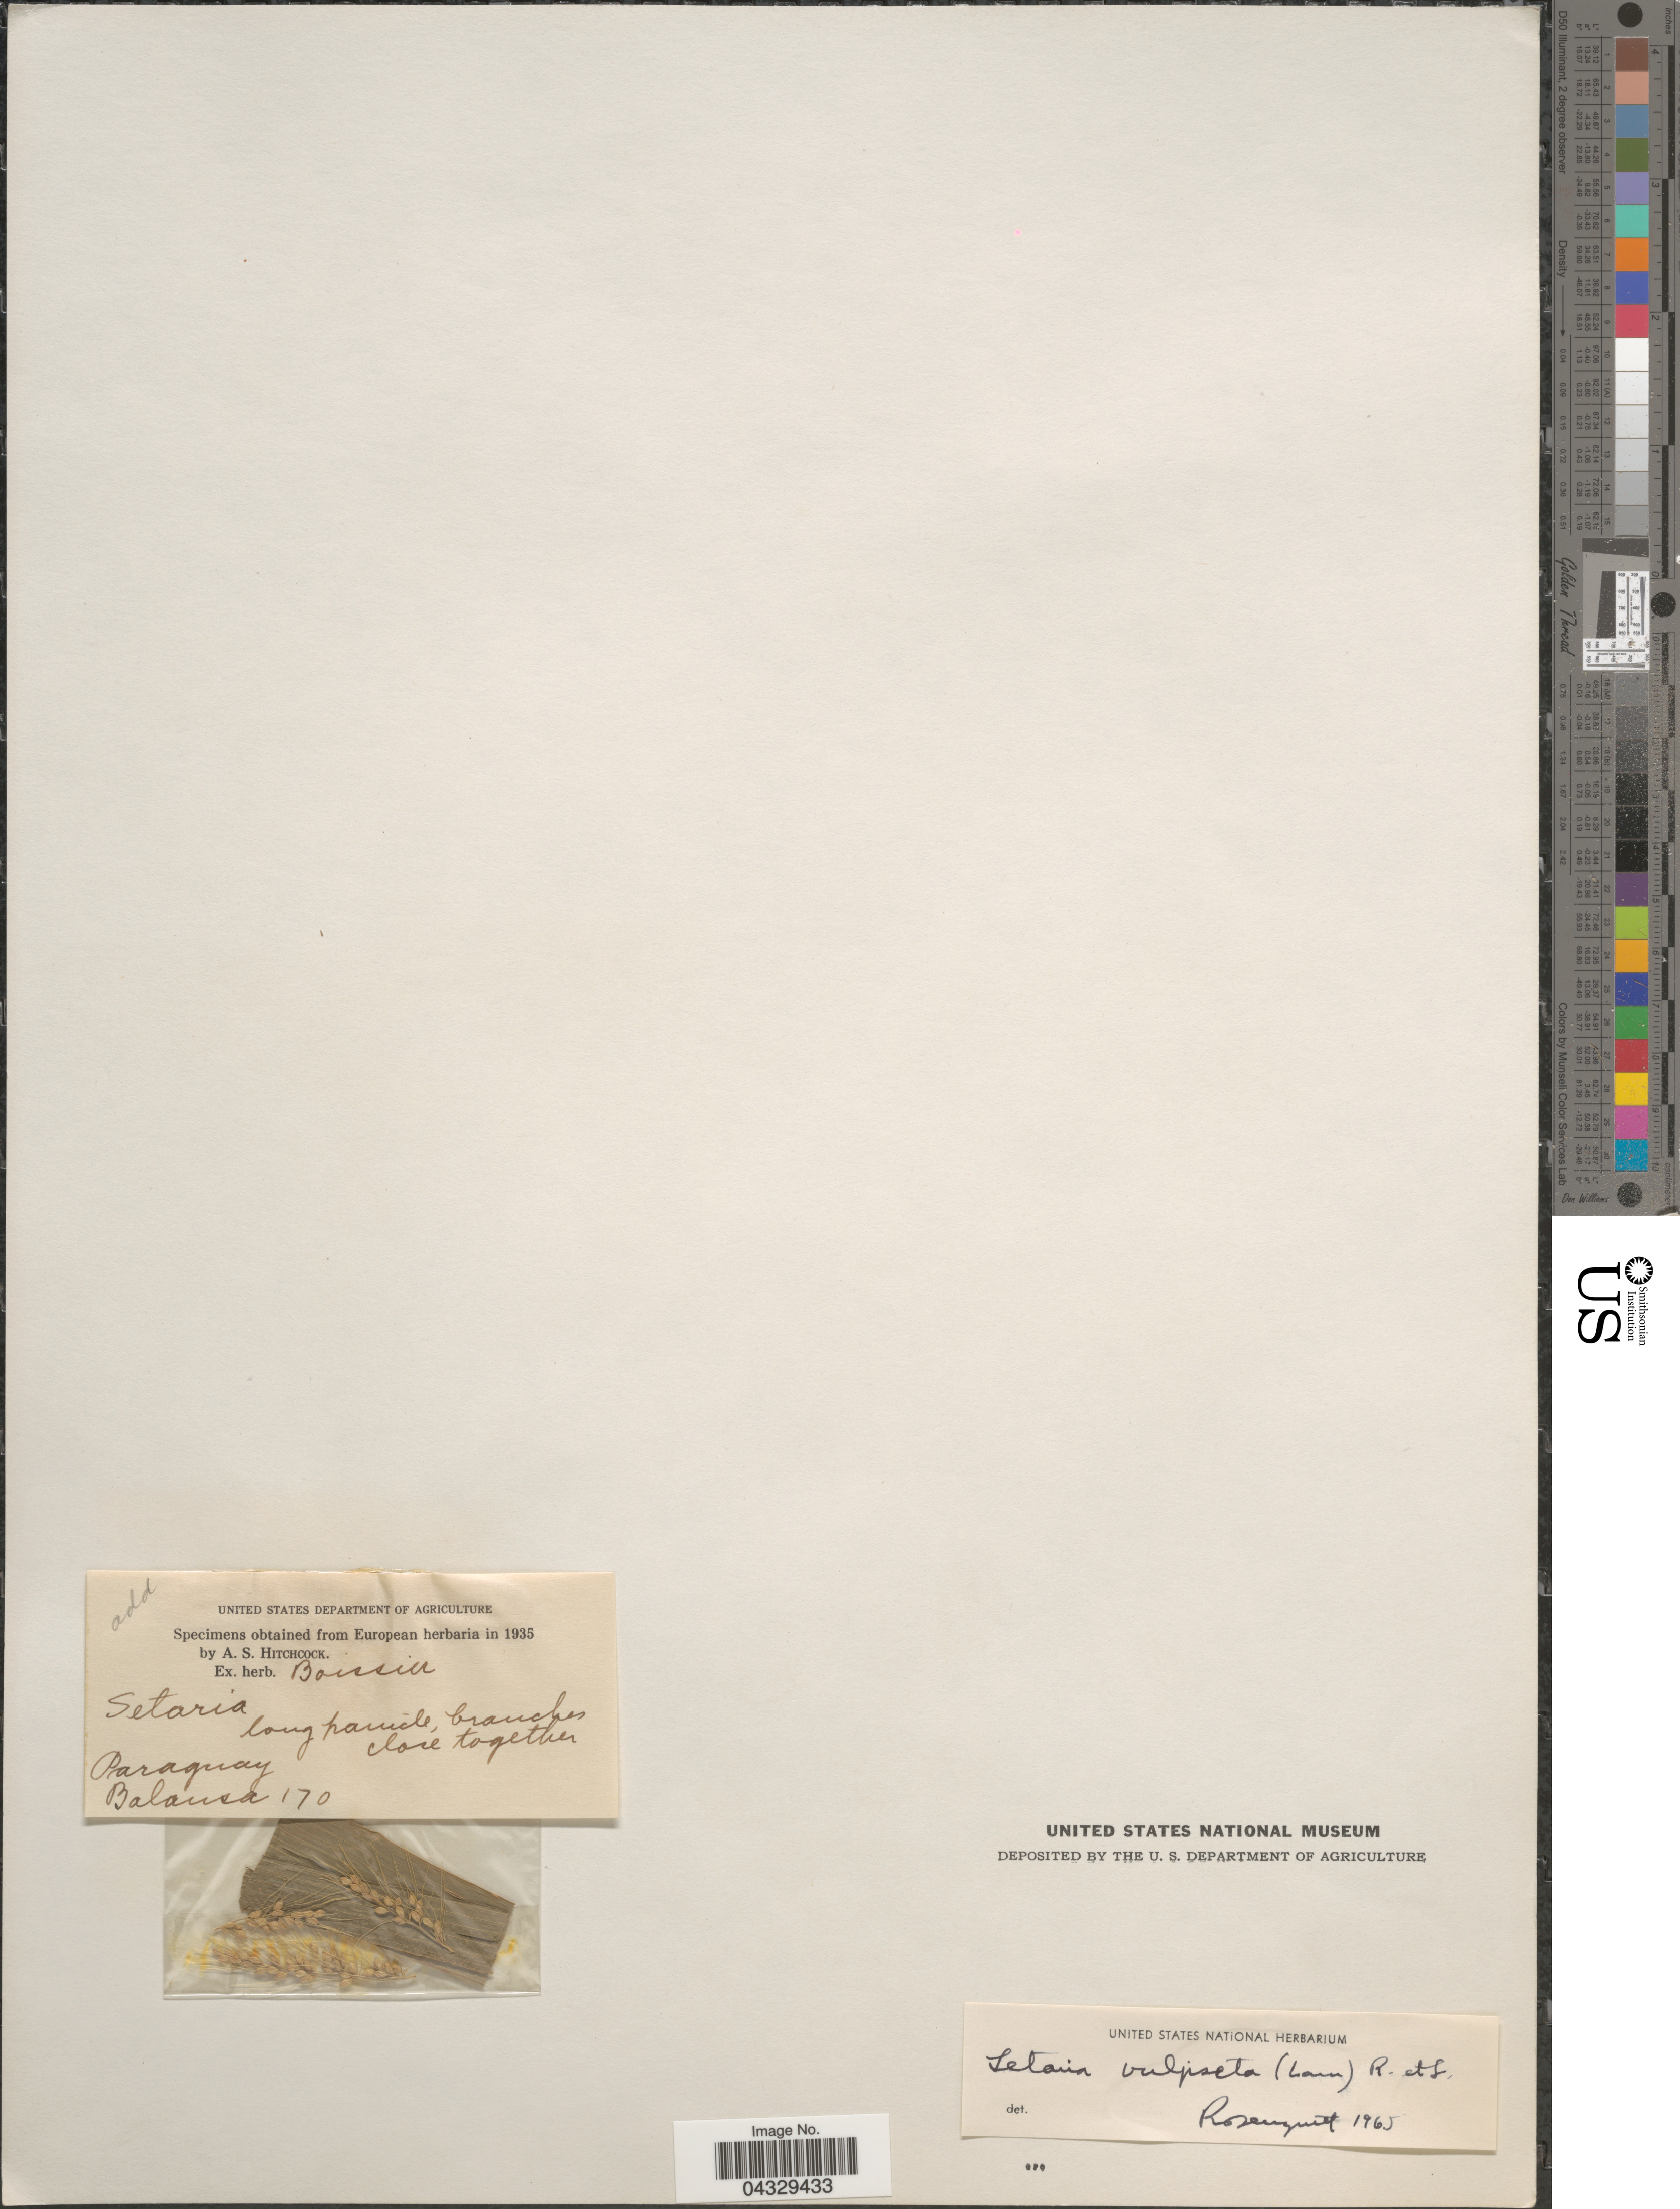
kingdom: Plantae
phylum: Tracheophyta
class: Liliopsida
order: Poales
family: Poaceae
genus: Setaria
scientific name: Setaria vulpiseta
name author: (Lam.) Roem. & Schult.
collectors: -. Balansa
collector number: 170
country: Paraguay